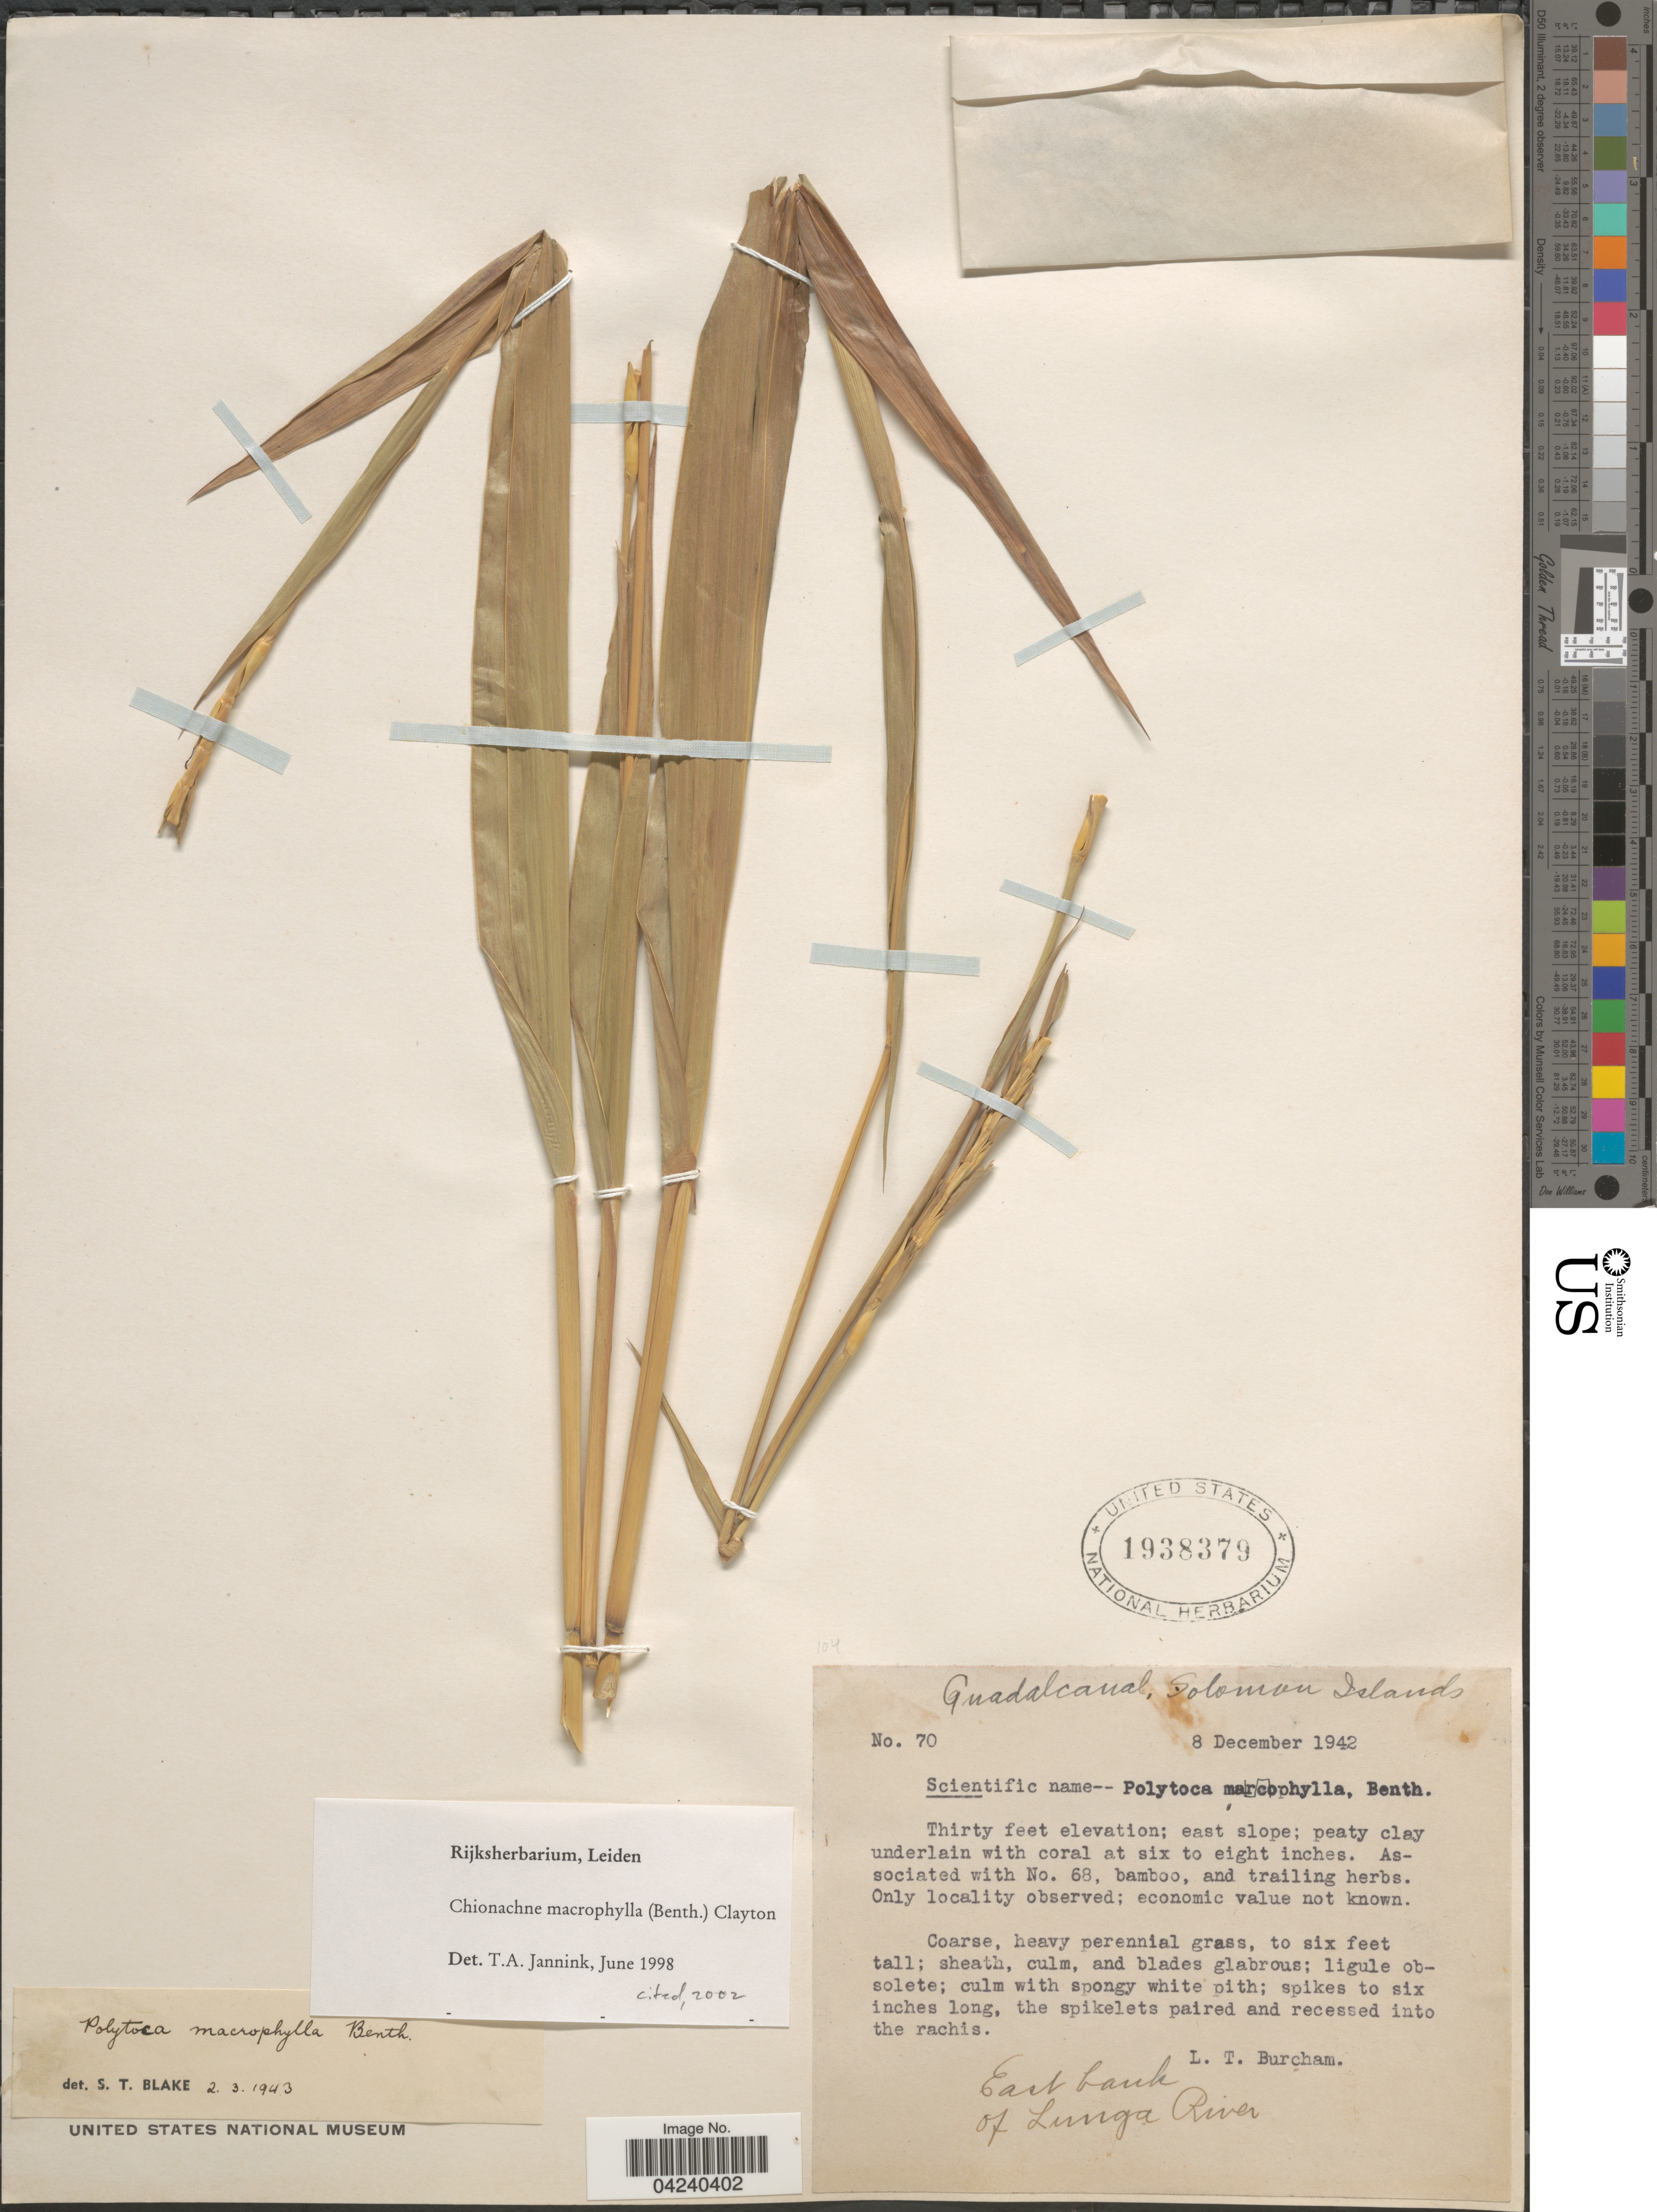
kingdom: Plantae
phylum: Tracheophyta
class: Liliopsida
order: Poales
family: Poaceae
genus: Chionachne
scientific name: Chionachne macrophylla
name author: (Benth.) Clayton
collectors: L. Burcham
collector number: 70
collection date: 1942-12-08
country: Solomon Islands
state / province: Solomon Islands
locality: Guadalcanal. East slope. East bank of Lunga River.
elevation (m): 9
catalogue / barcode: US 1938379